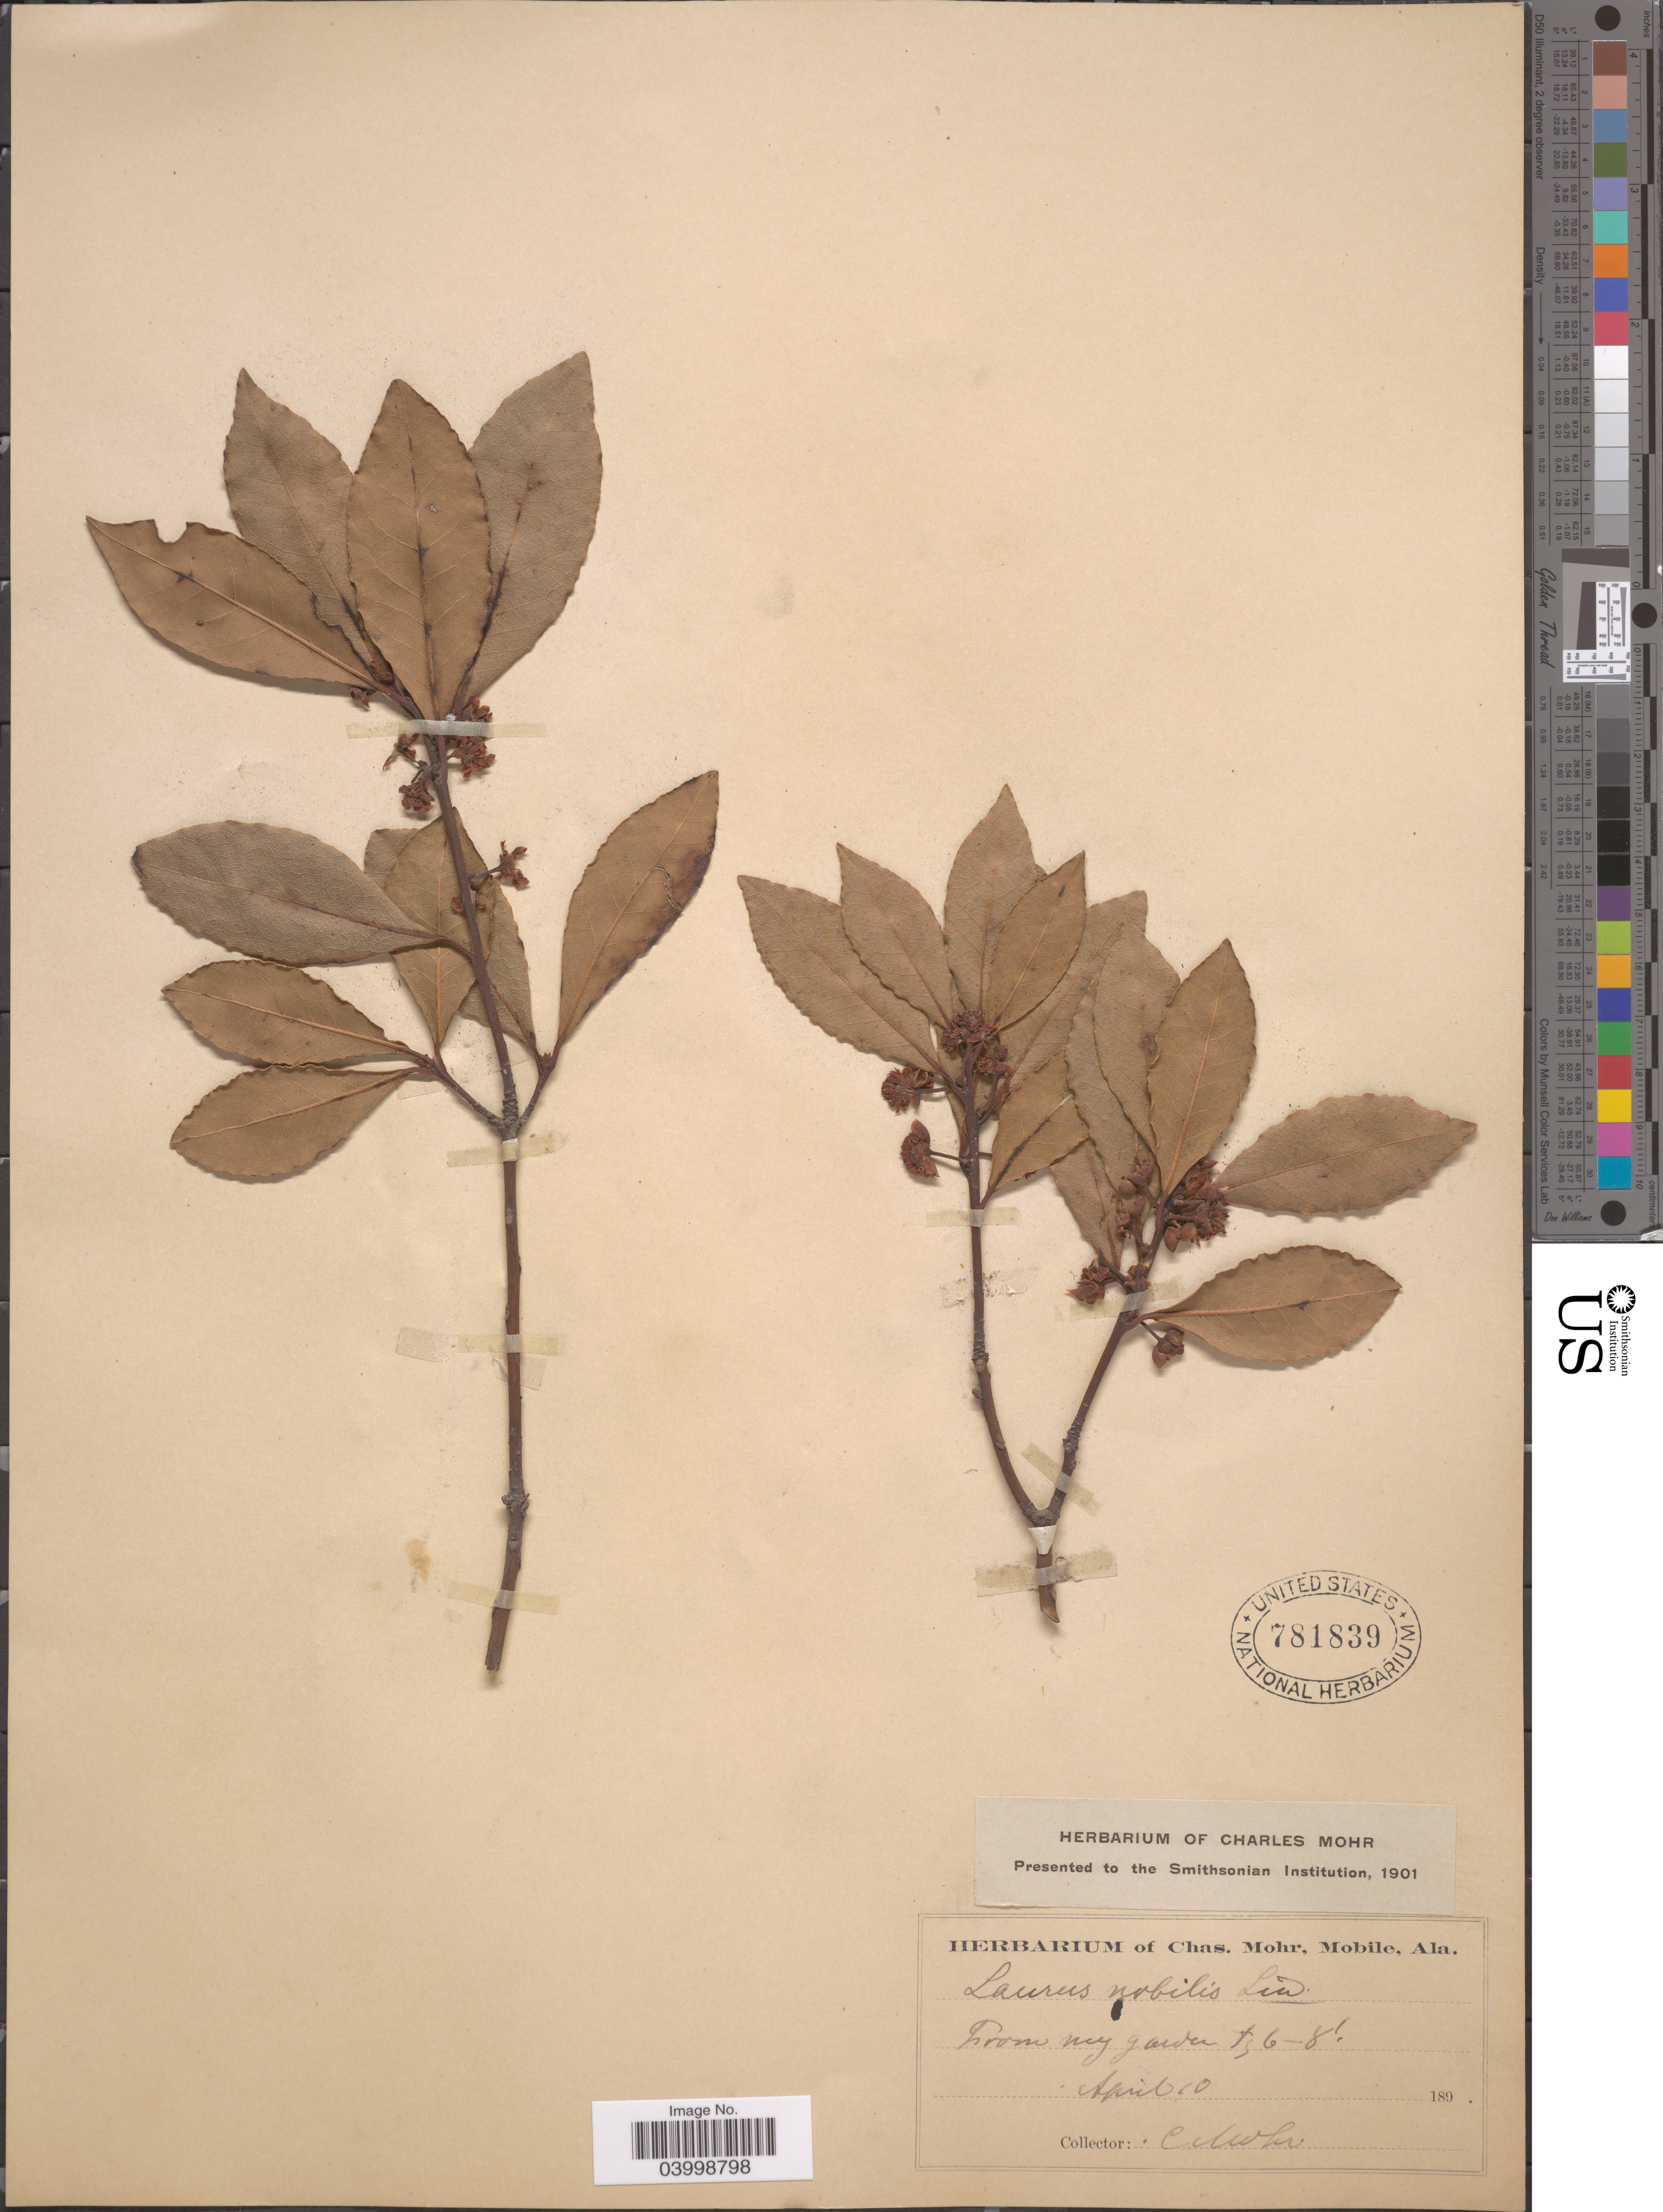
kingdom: Plantae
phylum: Tracheophyta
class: Magnoliopsida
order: Laurales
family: Lauraceae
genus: Laurus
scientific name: Laurus nobilis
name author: L.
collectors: Mohr, C. T. (herbarium)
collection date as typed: April 10 189.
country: United States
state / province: Alabama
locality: From my garden.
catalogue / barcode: US 781839